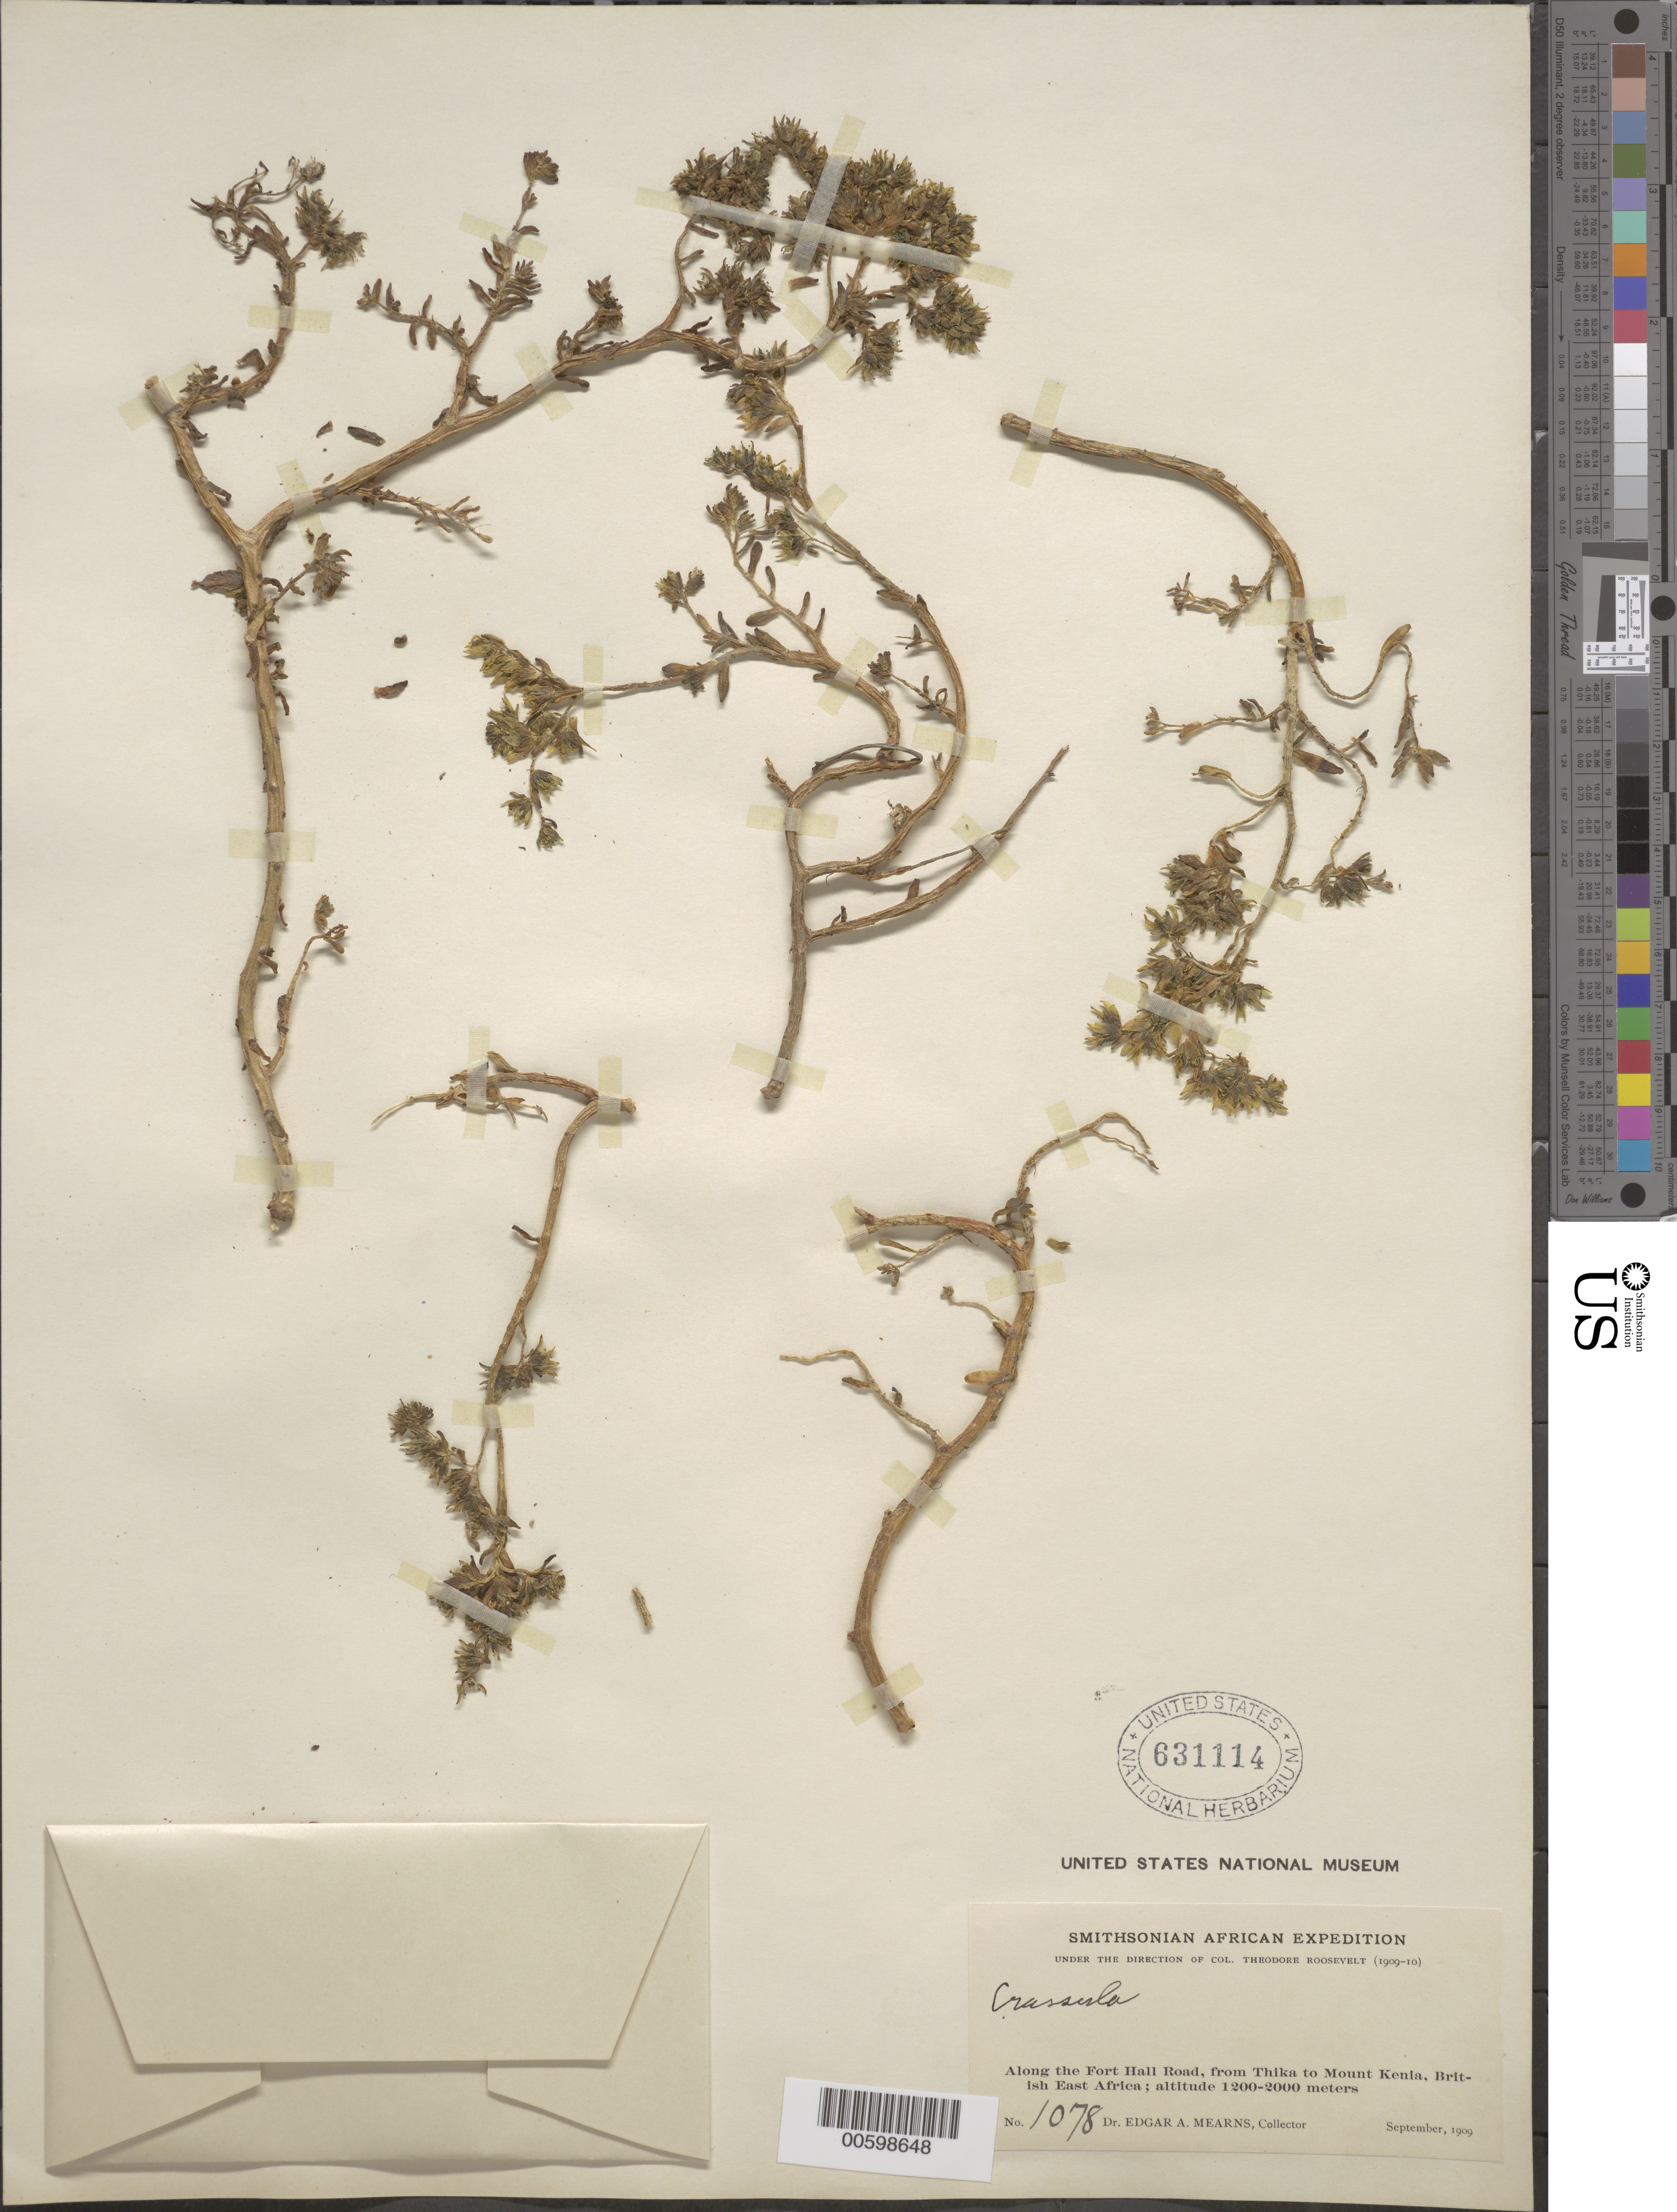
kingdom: Plantae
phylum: Tracheophyta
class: Magnoliopsida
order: Saxifragales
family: Crassulaceae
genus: Crassula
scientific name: Crassula sp.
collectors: E. A. Mearns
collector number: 1078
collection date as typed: Sep 1909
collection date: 1909-09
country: Kenya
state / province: Murang'a (?)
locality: Along the Fort Hall rd, from Thika to Mount Kenya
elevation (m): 1200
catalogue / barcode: US 631114